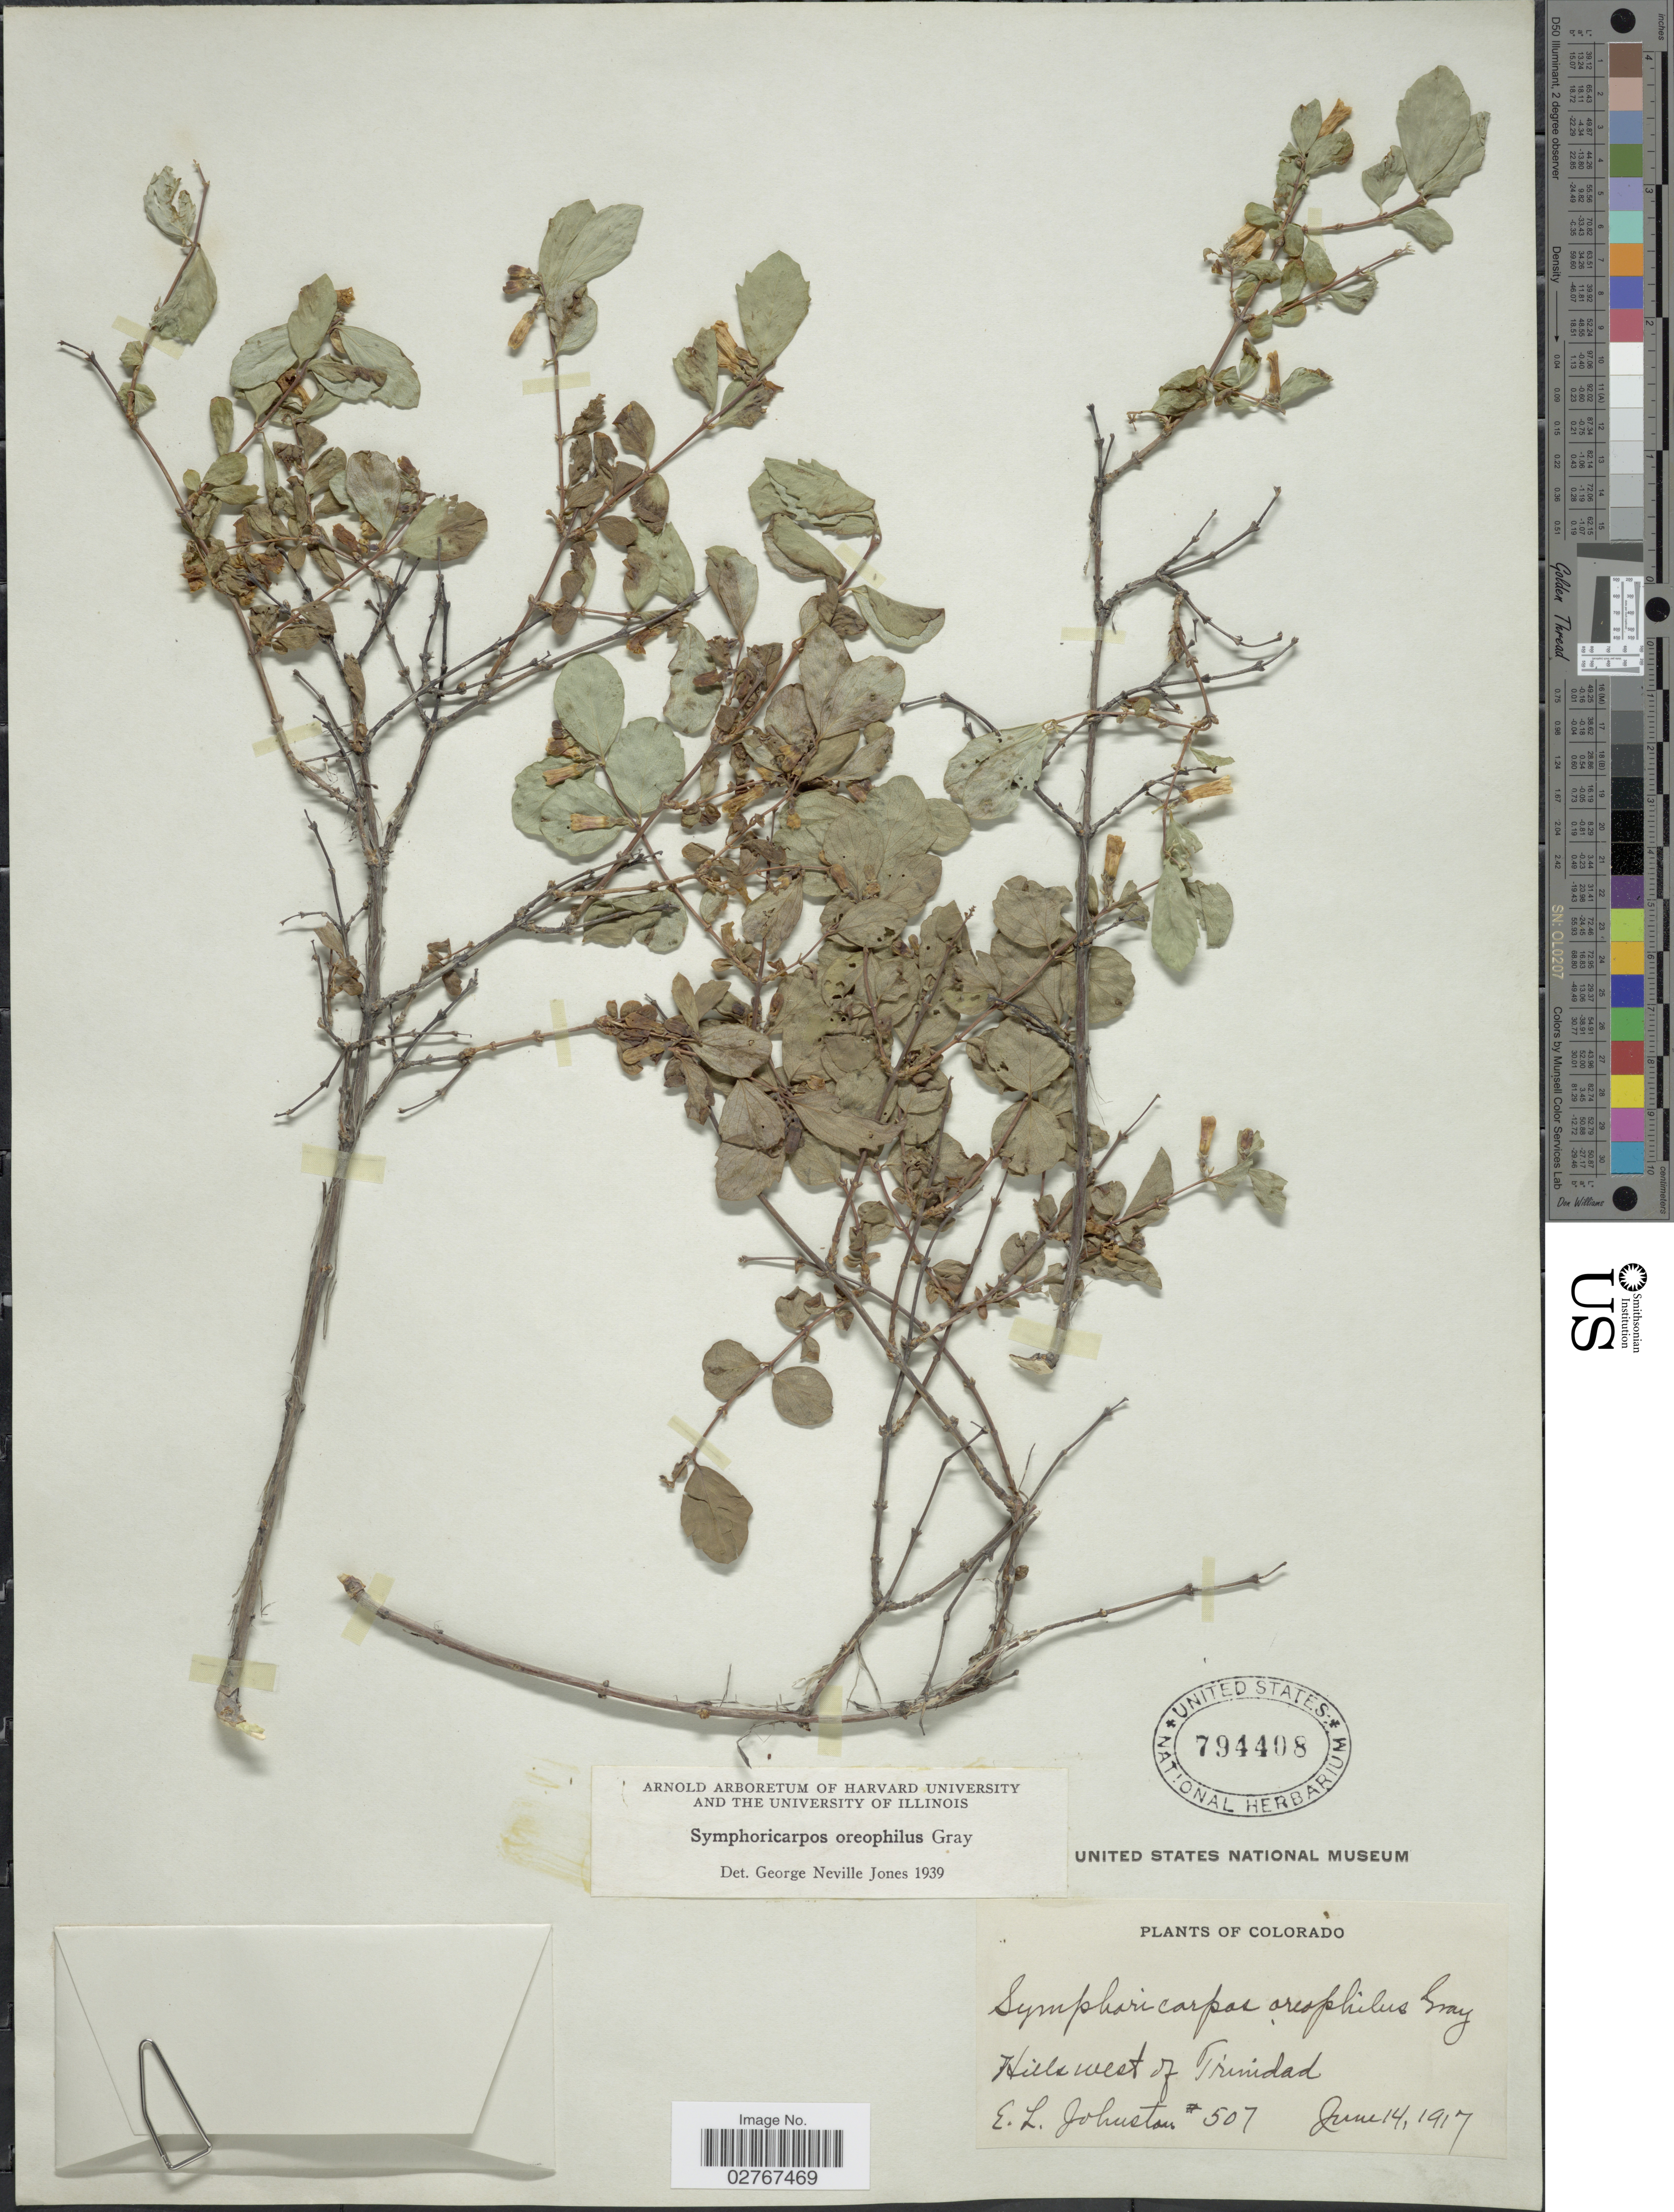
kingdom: Plantae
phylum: Tracheophyta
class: Magnoliopsida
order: Dipsacales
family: Caprifoliaceae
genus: Symphoricarpos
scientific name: Symphoricarpos oreophilus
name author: A. Gray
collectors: E. L. Johnston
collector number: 507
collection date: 1917-06-14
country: United States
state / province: Colorado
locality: Hills west of Trinidad.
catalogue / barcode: US 794408